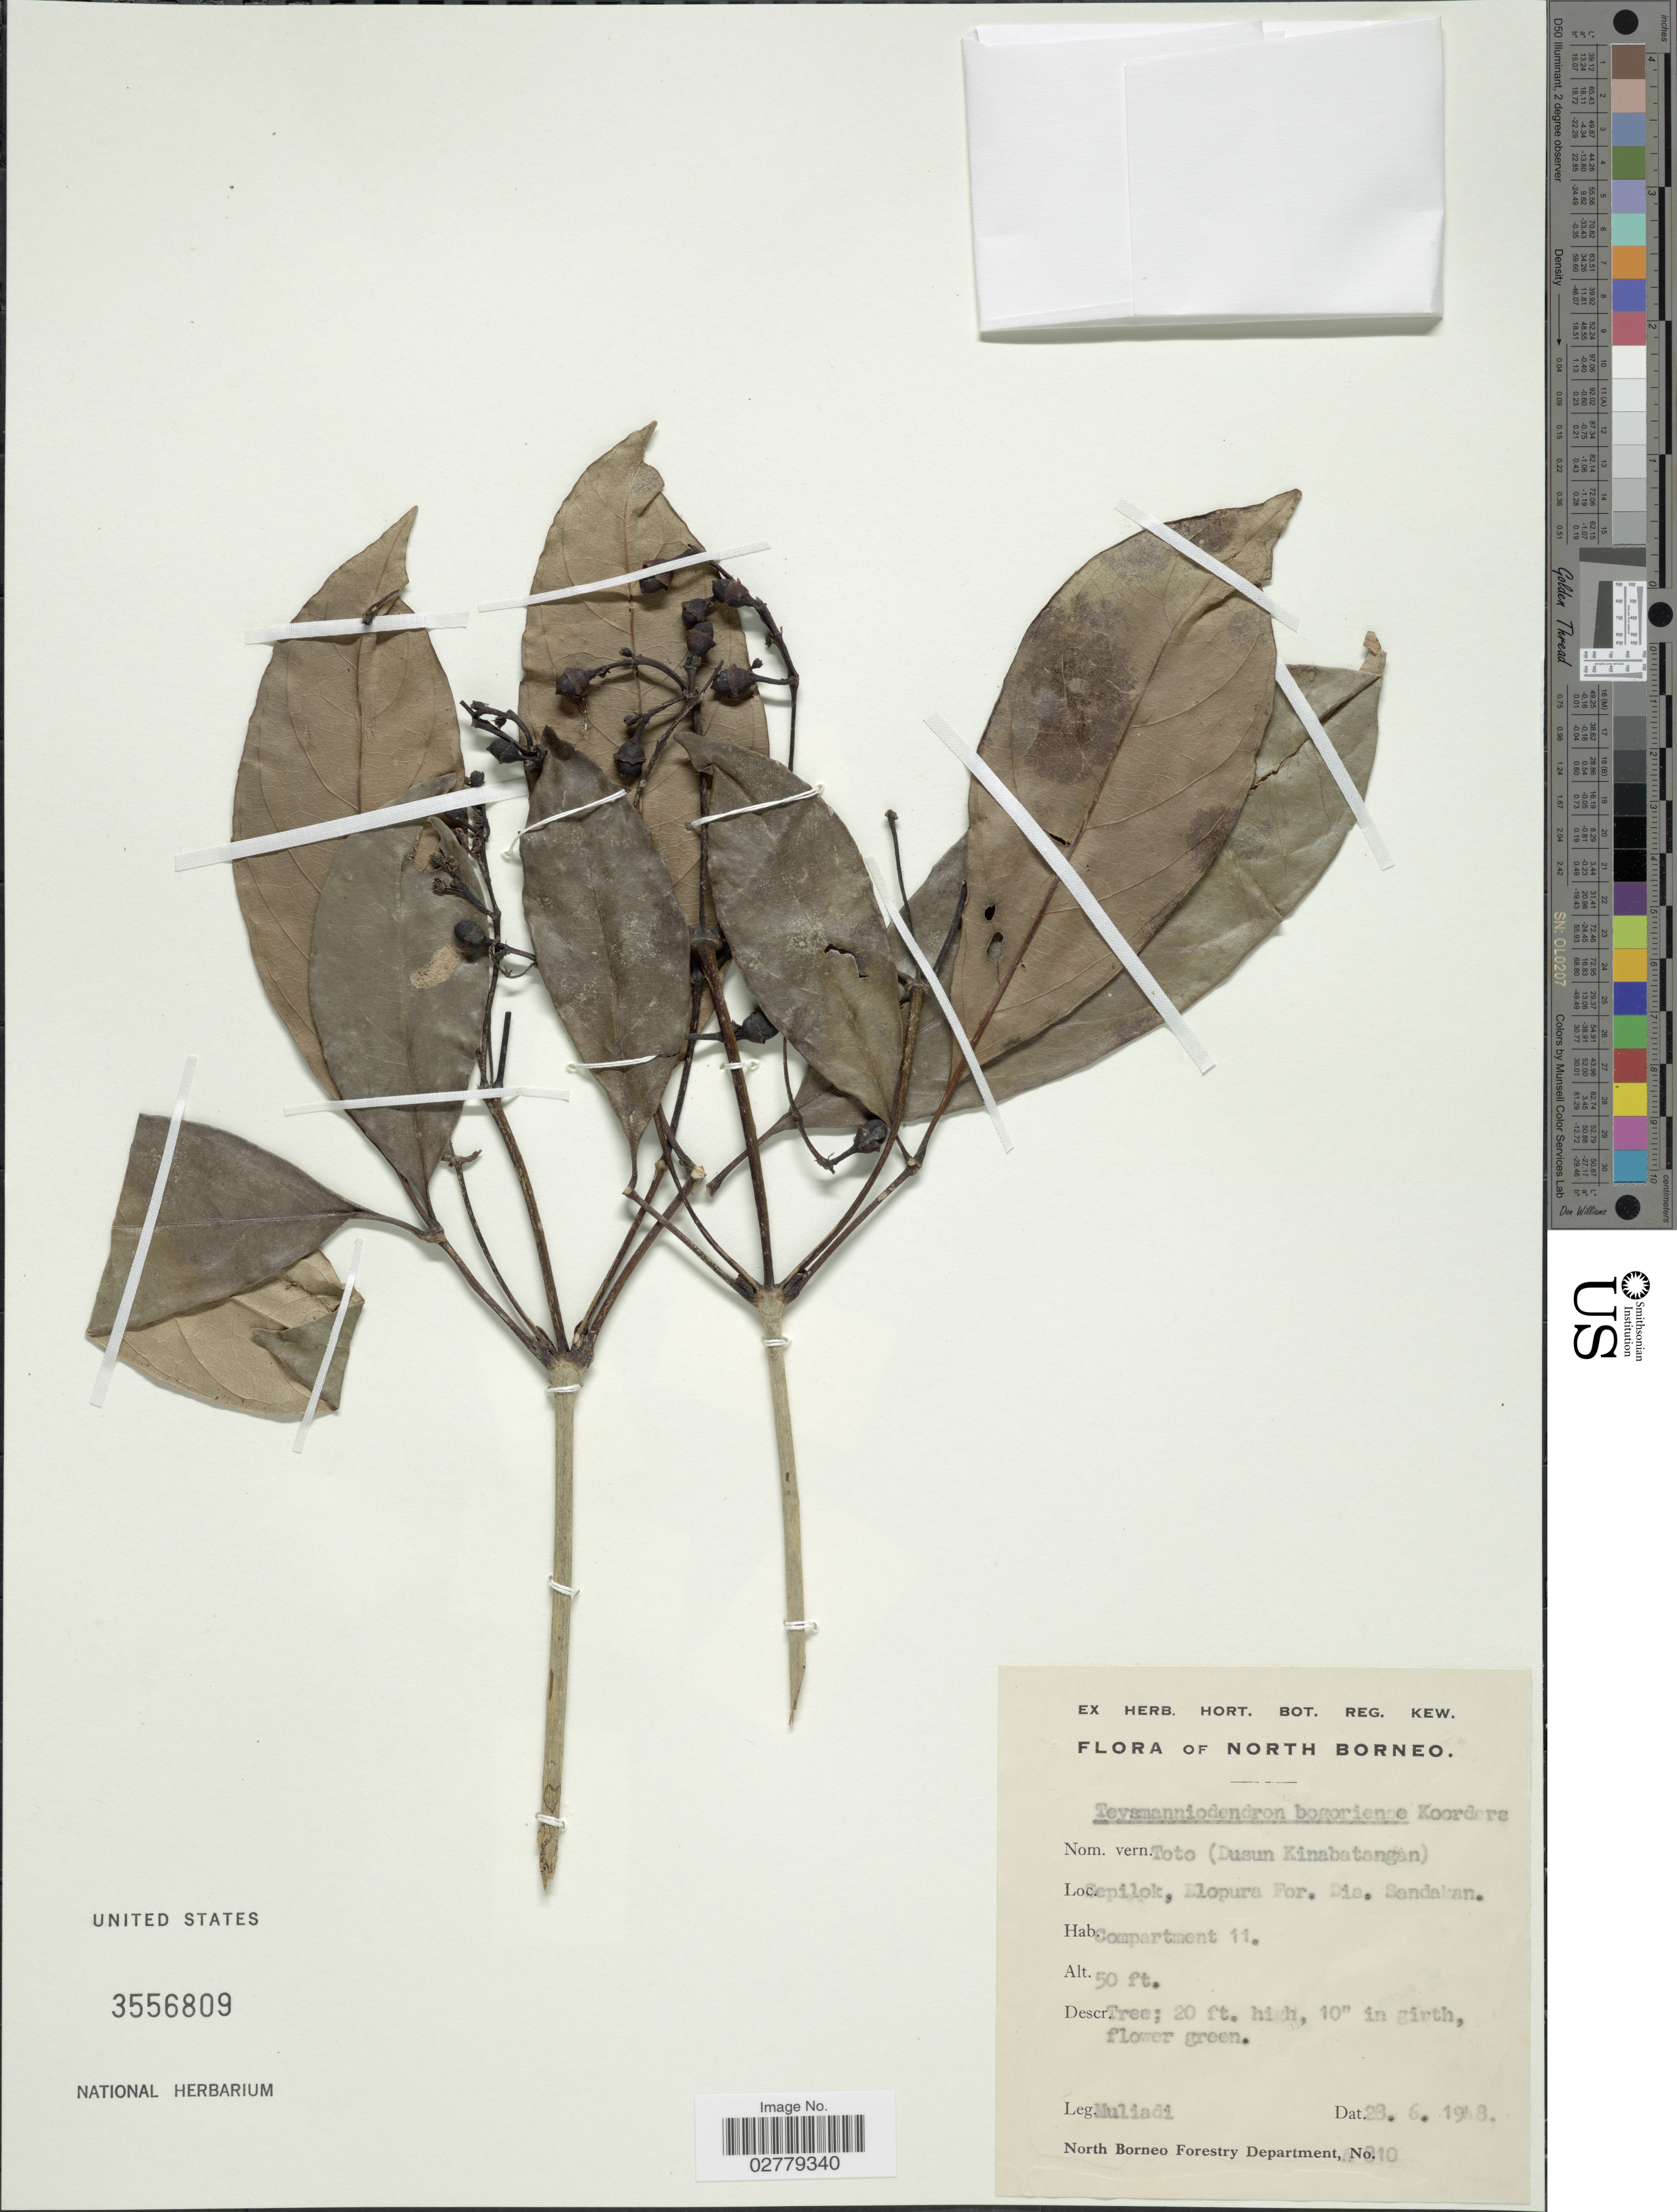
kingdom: Plantae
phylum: Tracheophyta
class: Magnoliopsida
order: Lamiales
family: Lamiaceae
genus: Teijsmanniodendron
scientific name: Teijsmanniodendron bogoriense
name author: Koord.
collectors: -. Muliadi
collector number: A310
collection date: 1948-06-28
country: Malaysia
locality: North Borneo. Sepilok, Elopura For. Dis. Sandakan. Compartment 11.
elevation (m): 15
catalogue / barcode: US 3556809